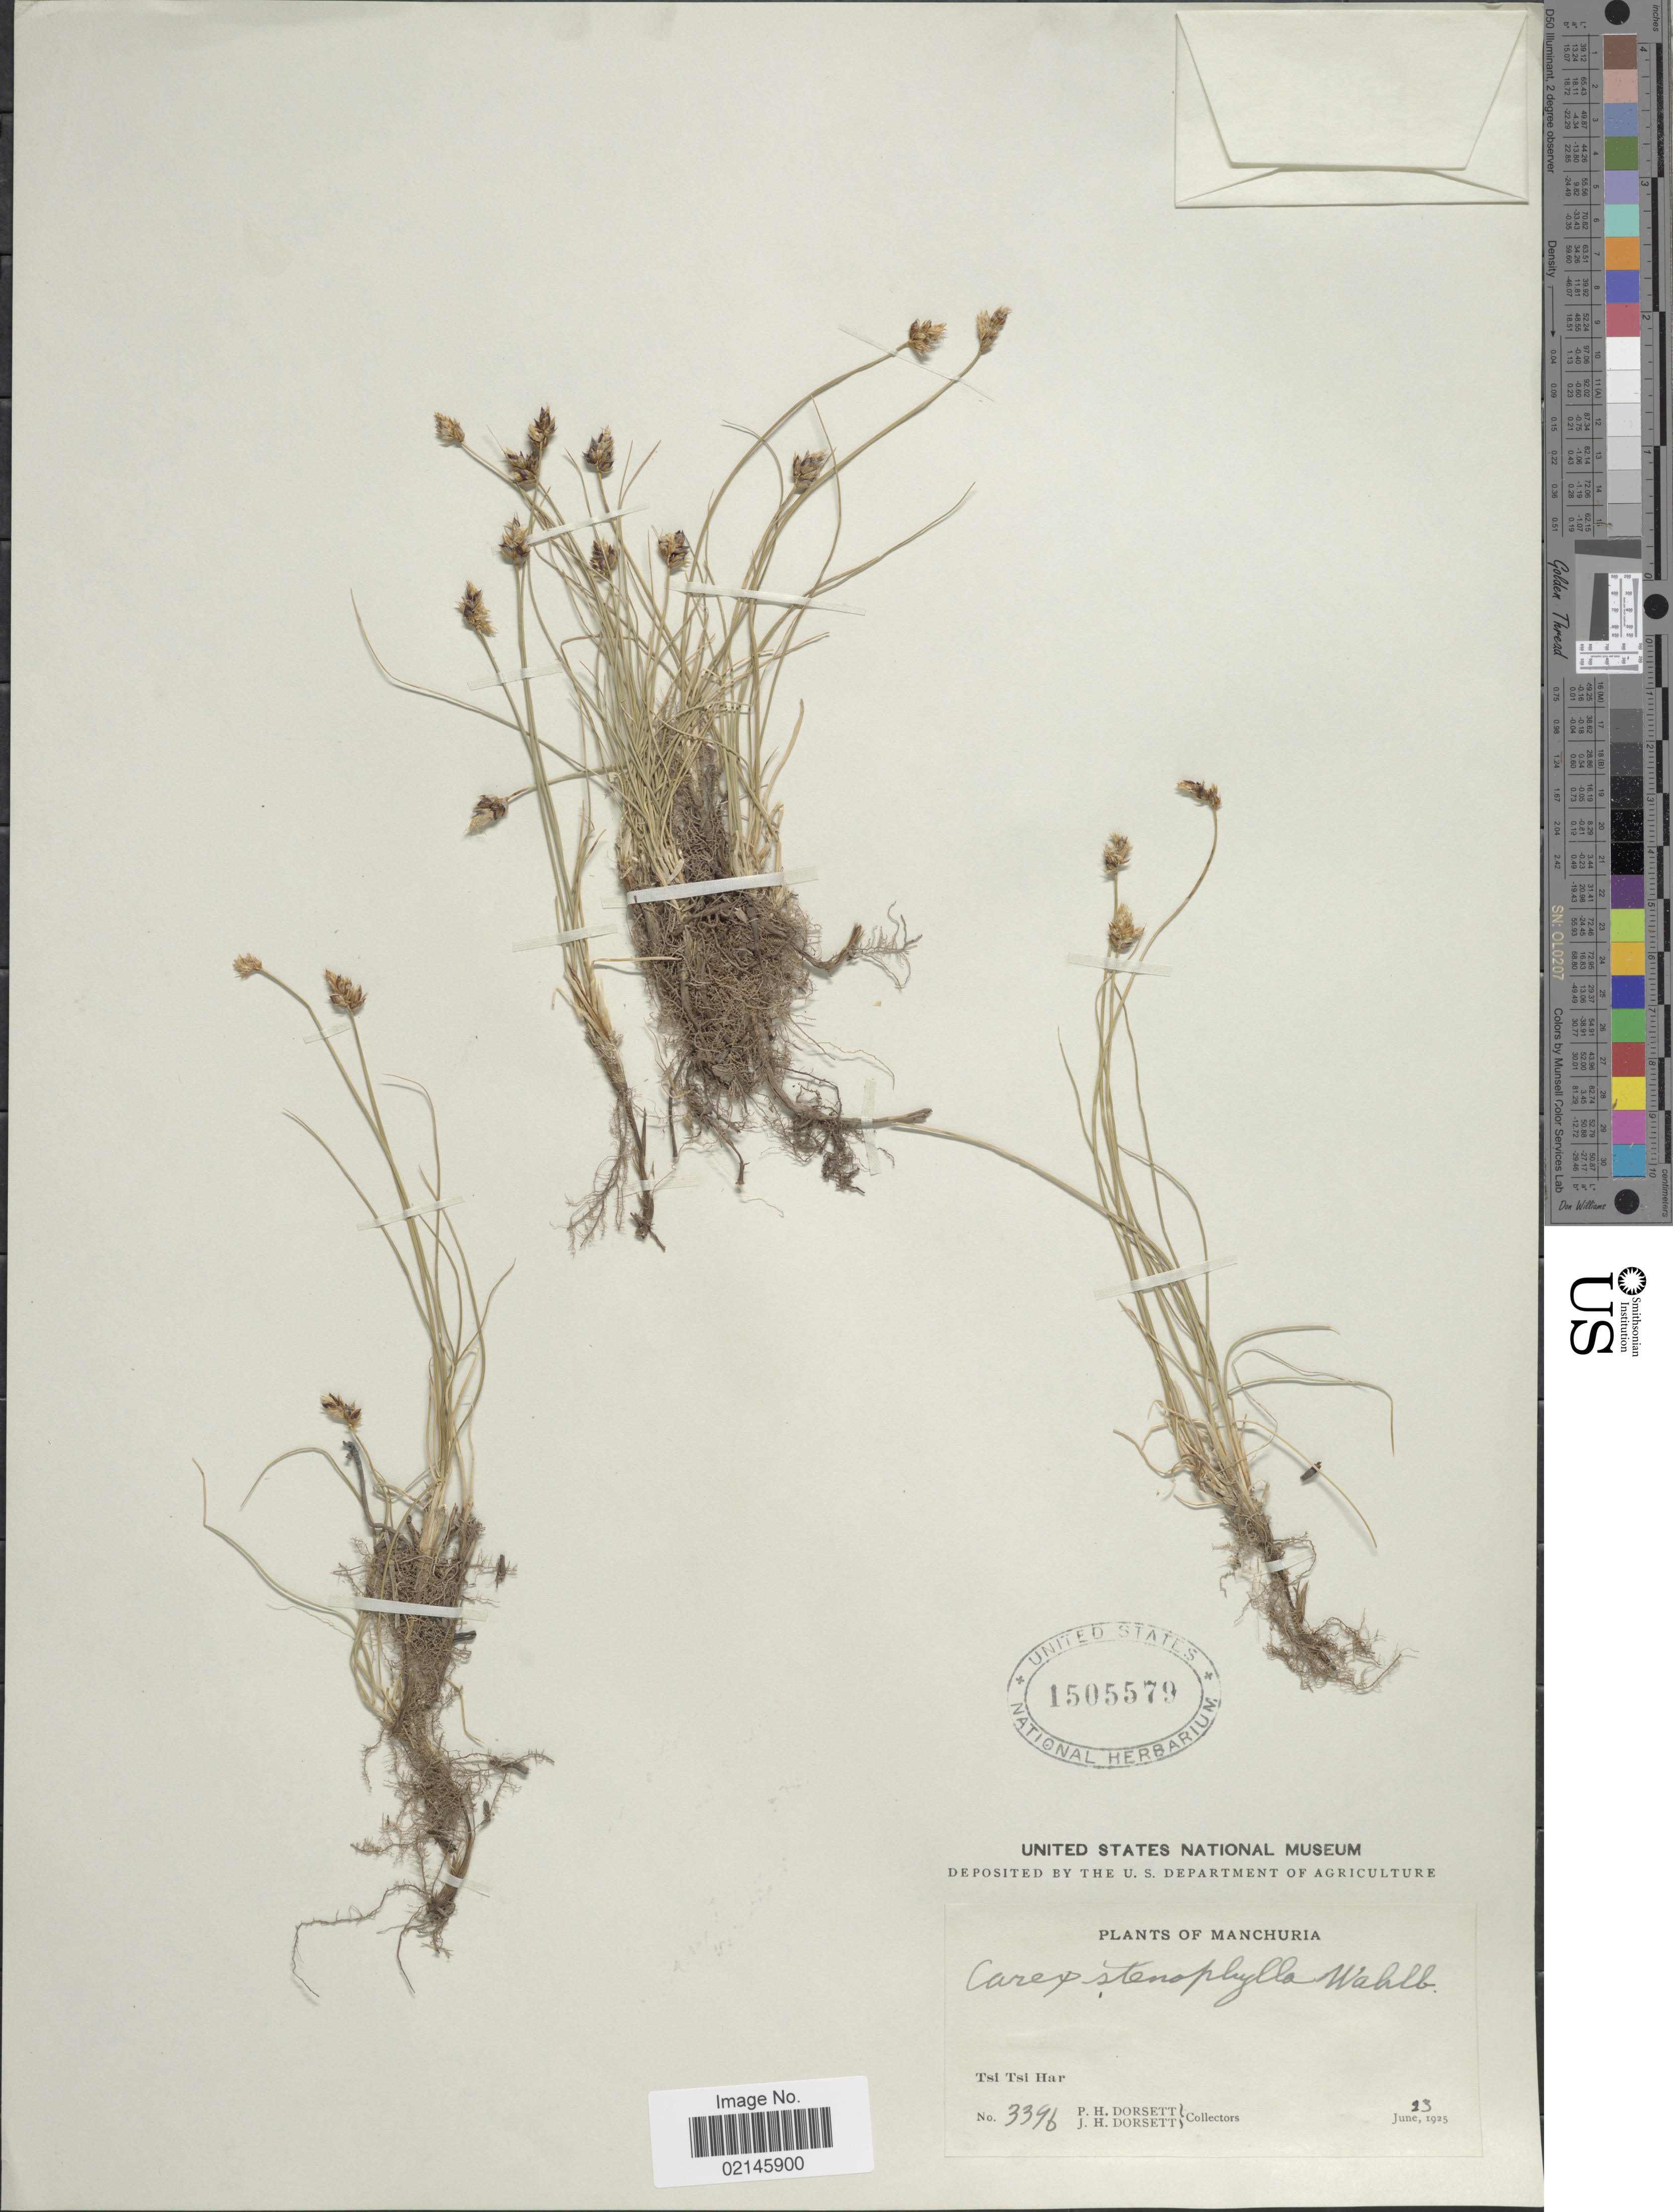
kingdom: Plantae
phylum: Tracheophyta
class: Liliopsida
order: Poales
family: Cyperaceae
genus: Carex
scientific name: Carex stenophylla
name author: Wahlenb.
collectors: P. H. Dorsett & J. Dorsett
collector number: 3396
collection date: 1925-06-23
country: China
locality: Manchuria. Tsi Tsi Har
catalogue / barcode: US 1505579